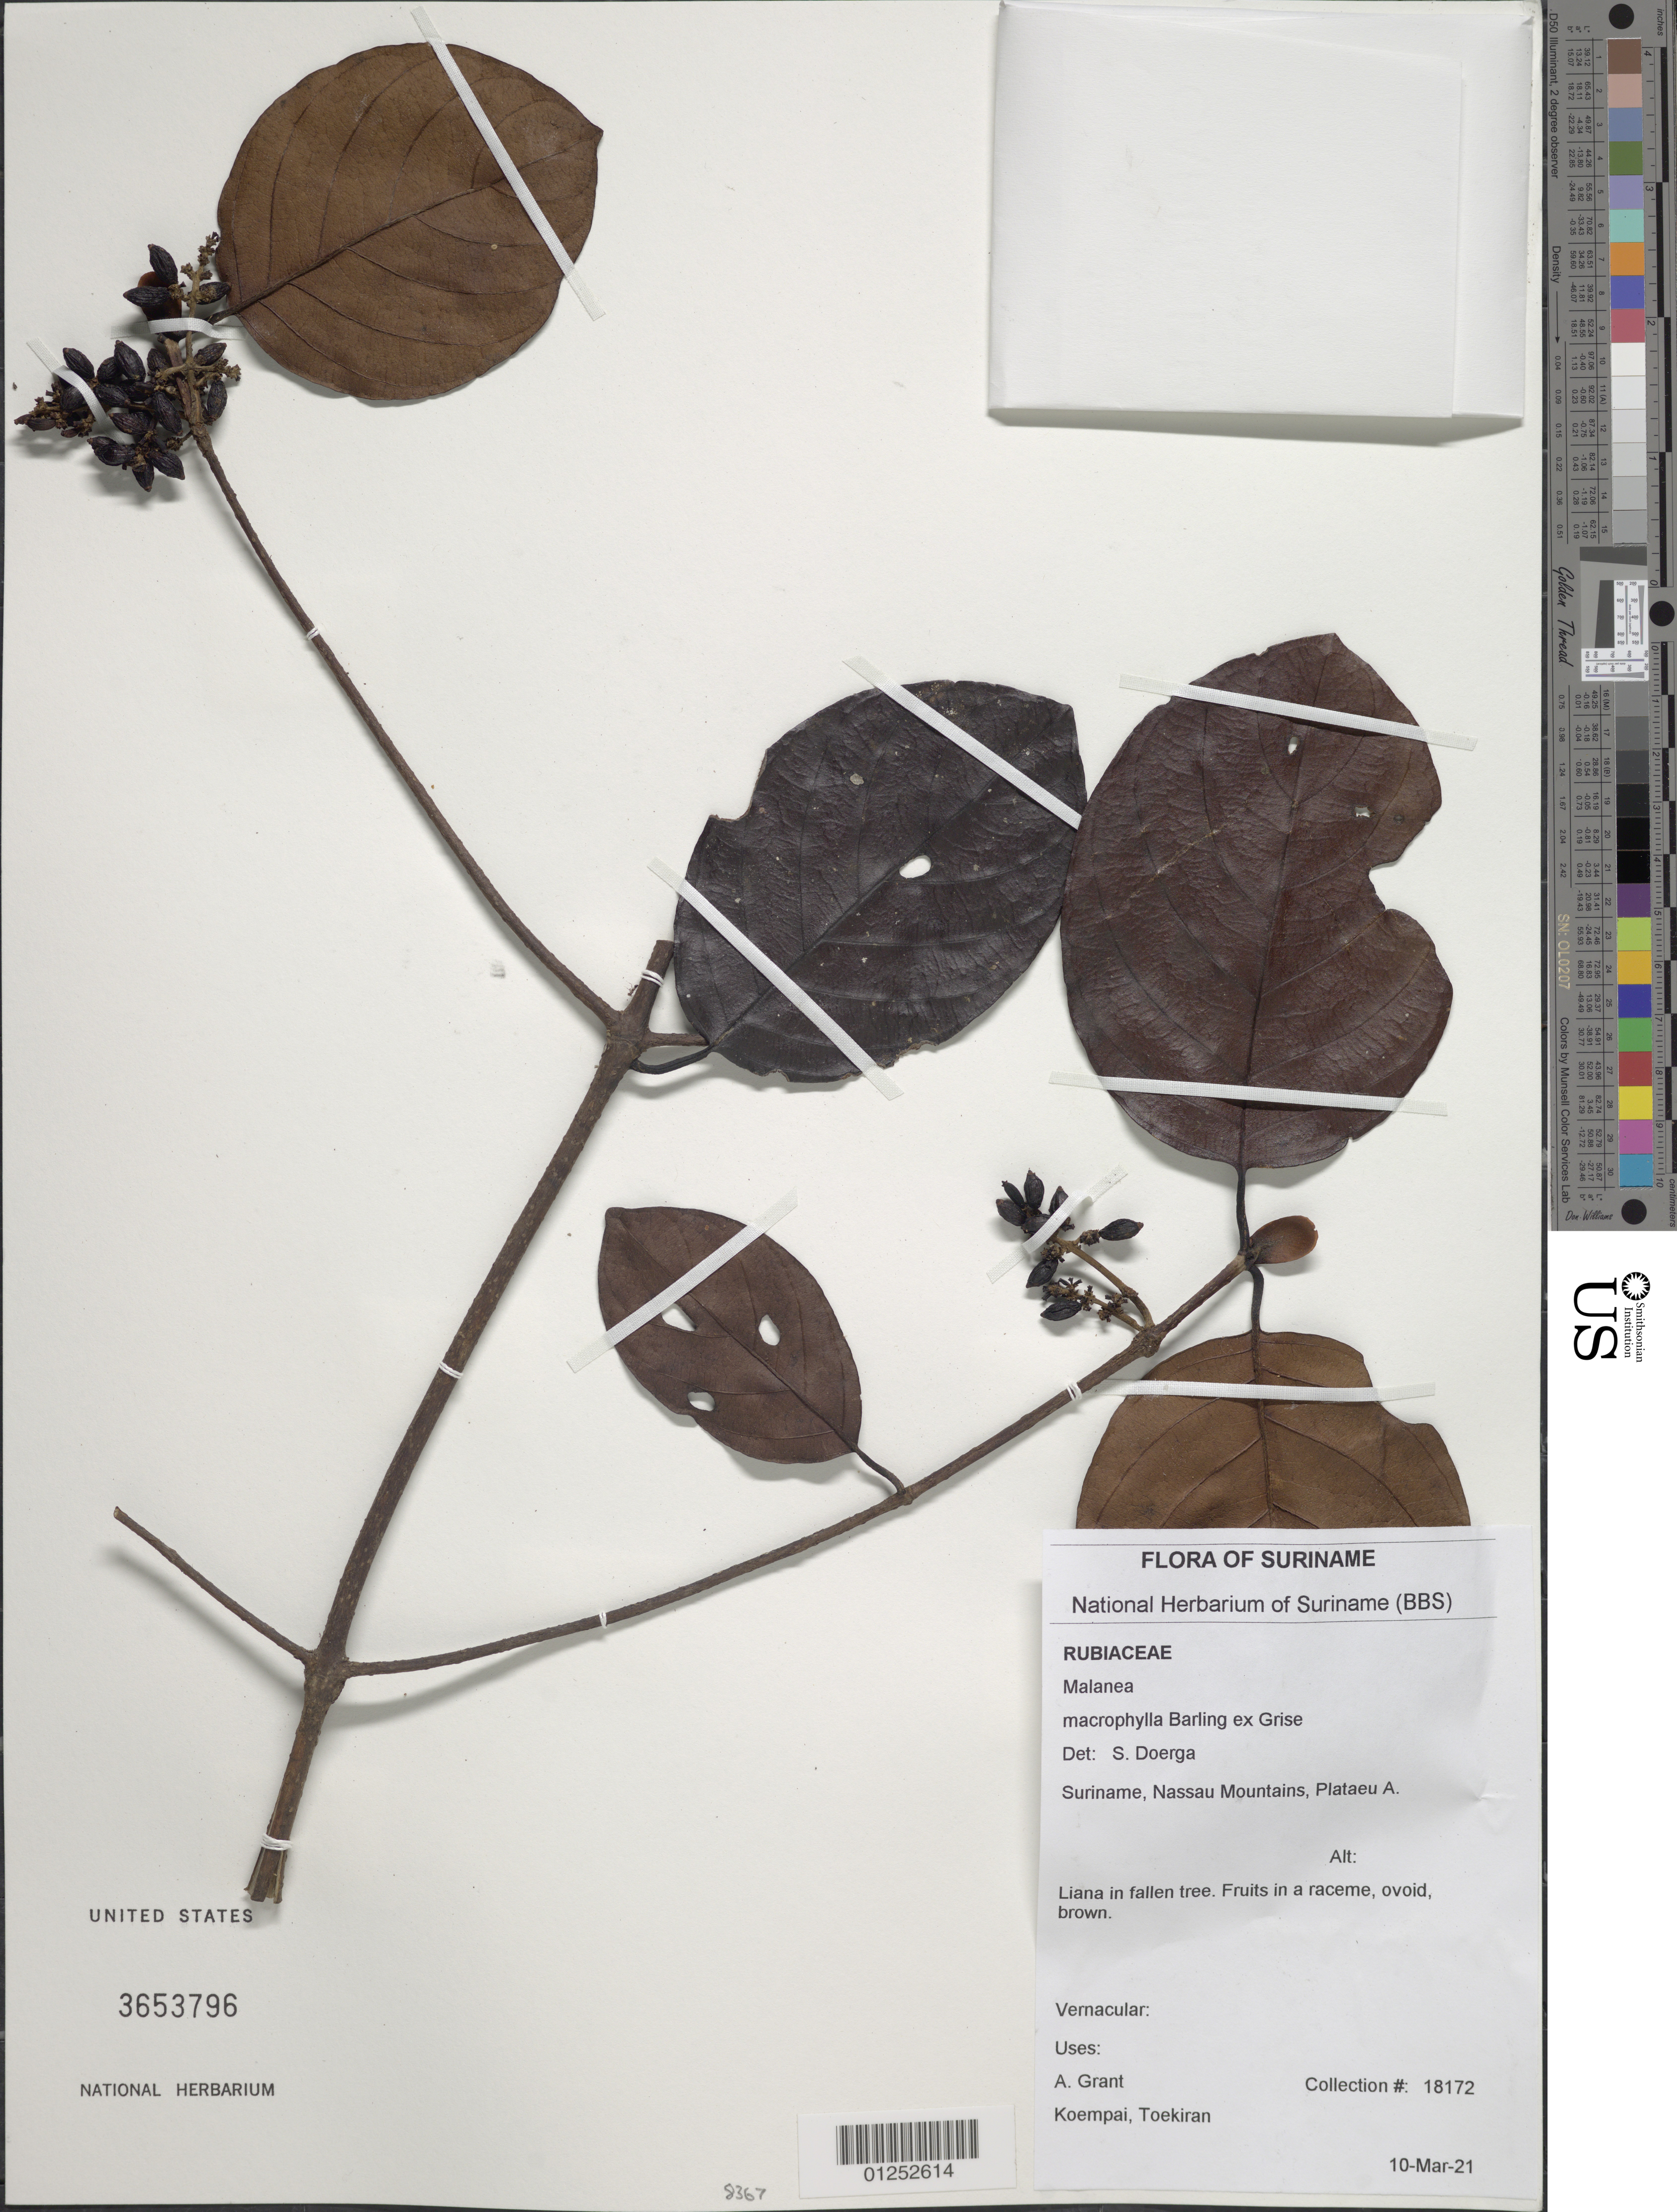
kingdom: Plantae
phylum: Tracheophyta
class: Magnoliopsida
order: Gentianales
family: Rubiaceae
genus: Malanea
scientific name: Malanea macrophylla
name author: Bartl. ex Griseb.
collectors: A. Grant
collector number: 18172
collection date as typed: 10-Mar-21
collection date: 2010-03-21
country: Suriname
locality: Nassau Mountains, Plateau A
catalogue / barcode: US 3653796